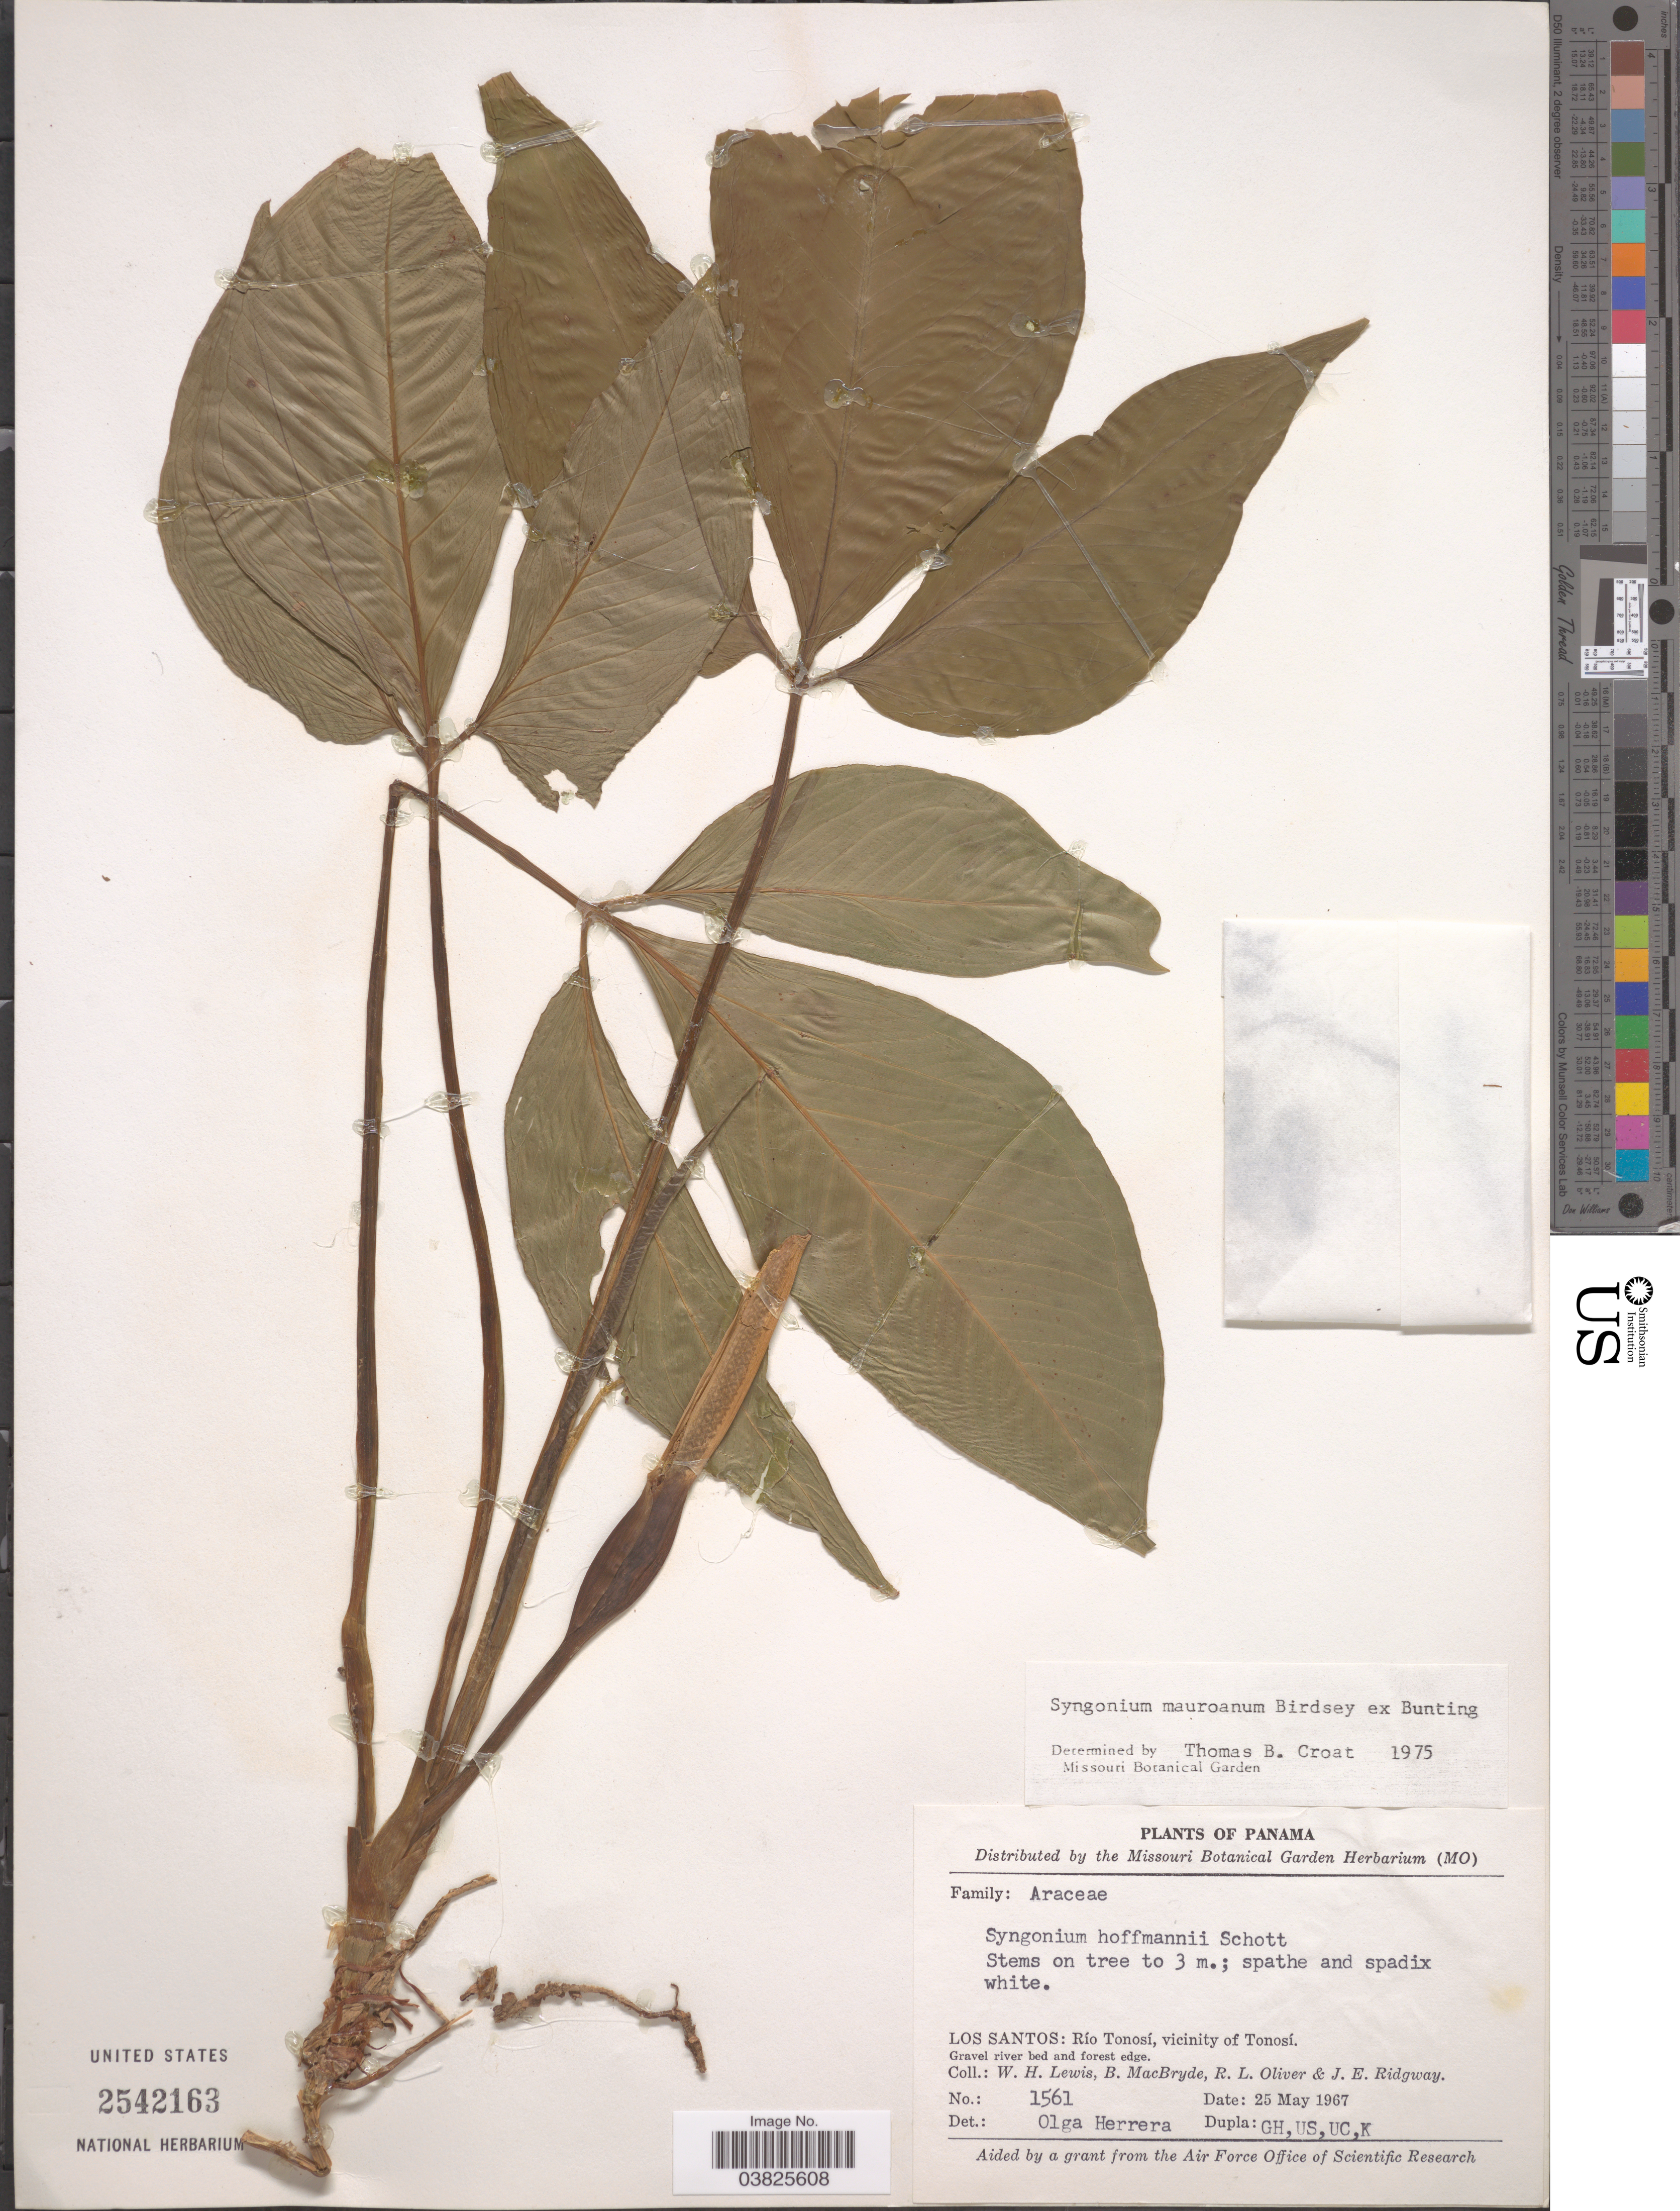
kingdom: Plantae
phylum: Tracheophyta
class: Liliopsida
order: Alismatales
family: Araceae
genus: Syngonium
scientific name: Syngonium mauroanum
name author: Birdsey ex G.S. Bunting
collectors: W. H. Lewis, B. MacBryde, R. Oliver & J. Ridgway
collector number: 1561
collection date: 1967-05-25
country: Panama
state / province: Los Santos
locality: Río Tonosí, vicinity of Tonosí. Gravel river bed and forest edge.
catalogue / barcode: US 2542163